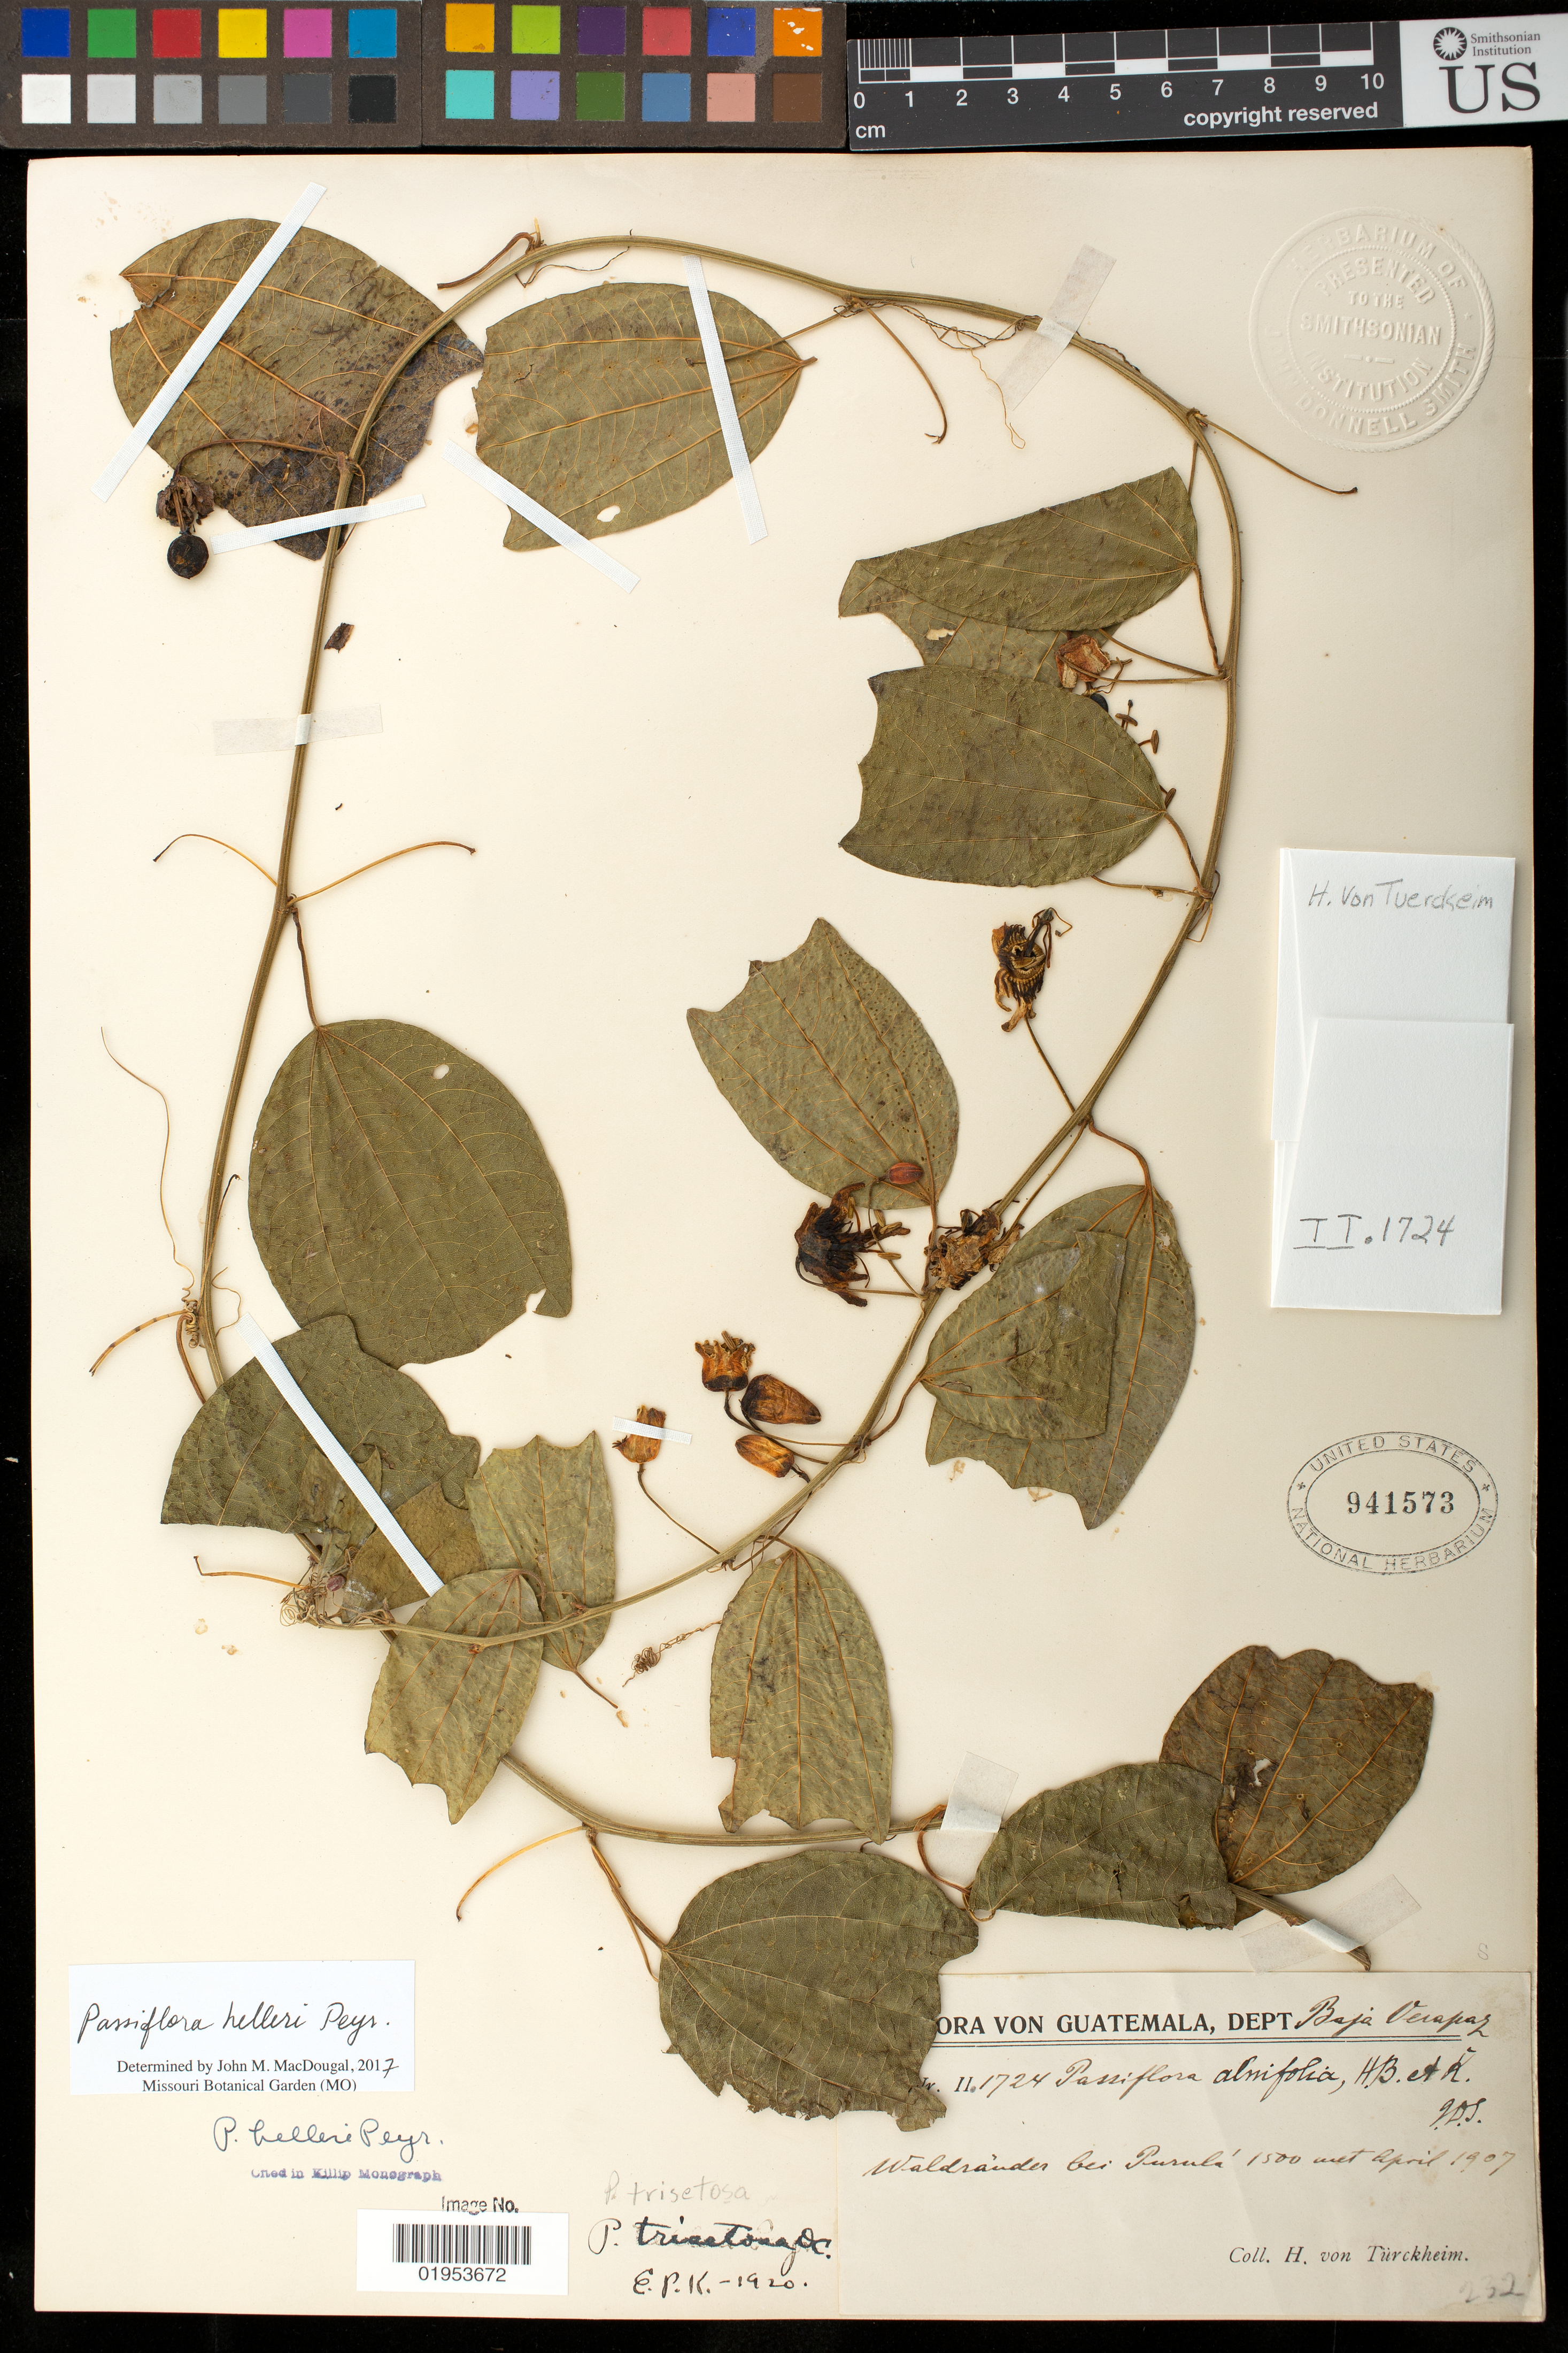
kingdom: Plantae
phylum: Tracheophyta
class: Magnoliopsida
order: Malpighiales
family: Passifloraceae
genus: Passiflora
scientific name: Passiflora helleri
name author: Peyr.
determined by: MacDougal, John M.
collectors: H. von Türckheim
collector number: II 1724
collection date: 1907-04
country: Guatemala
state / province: Baja Verapaz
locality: Waldrander bei Purulá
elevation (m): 1500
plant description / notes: ex herb. John Donnell Smith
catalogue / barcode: US 941573